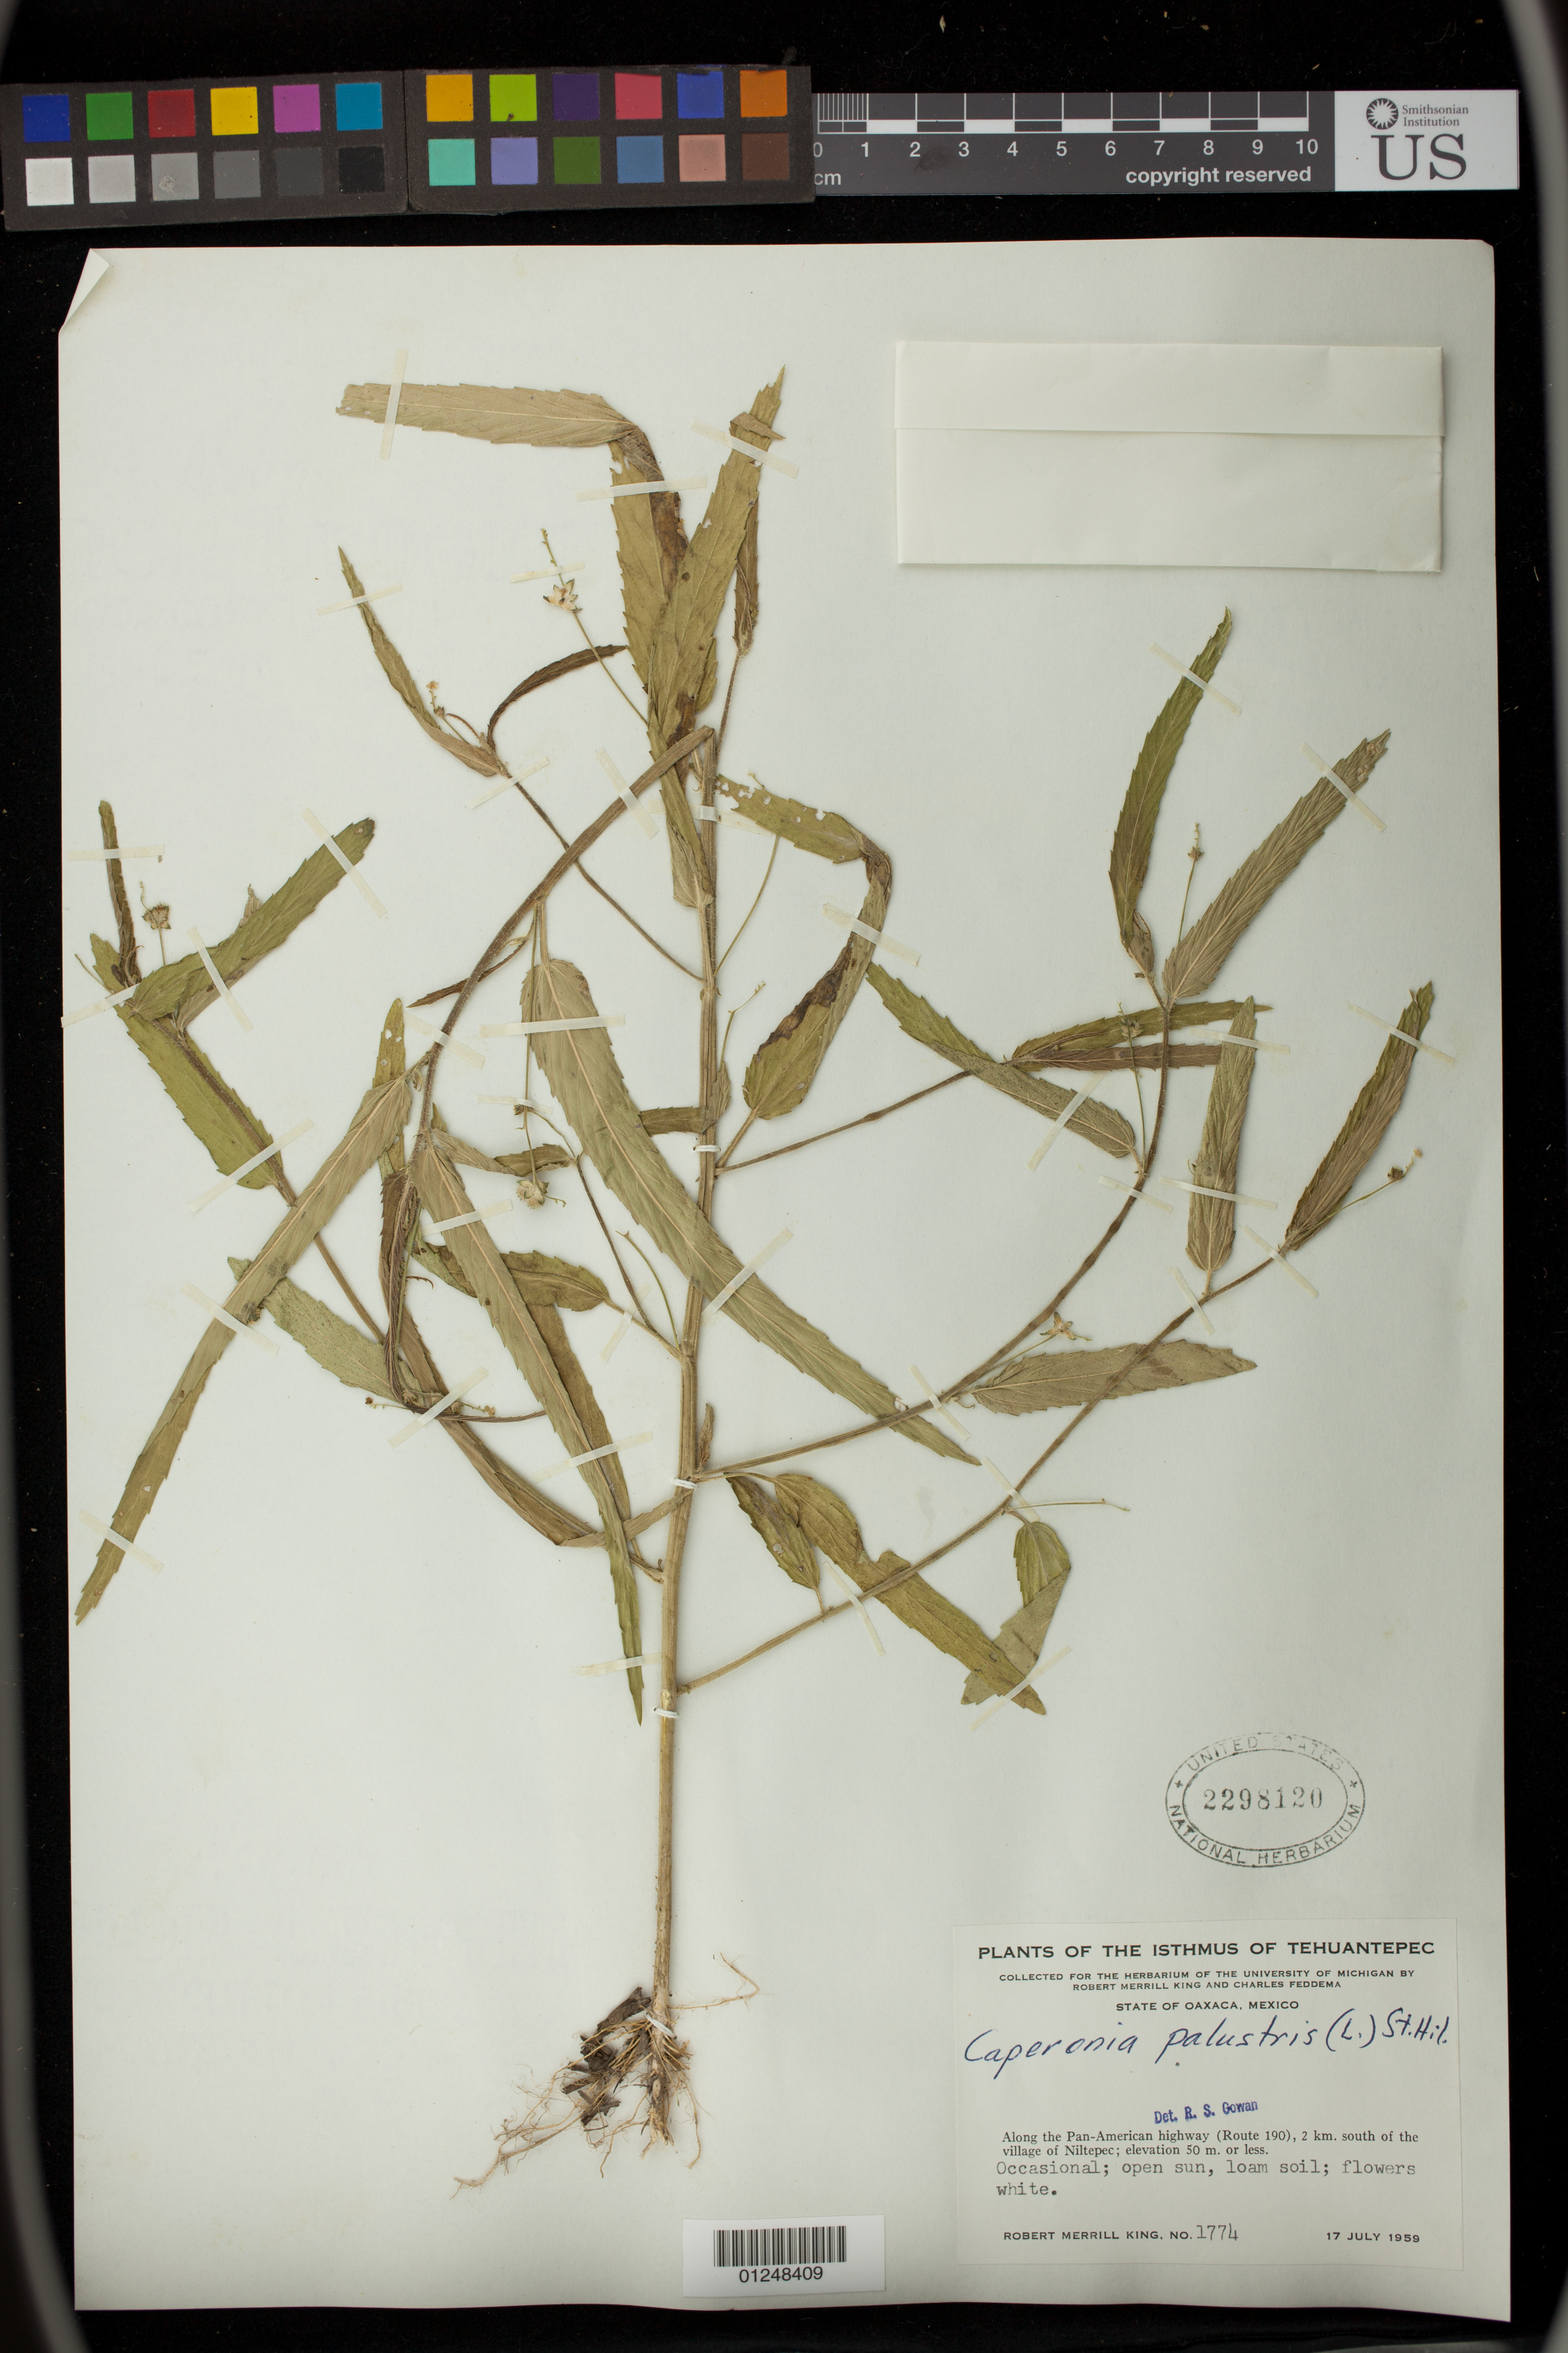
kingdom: Plantae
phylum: Tracheophyta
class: Magnoliopsida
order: Malpighiales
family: Euphorbiaceae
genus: Caperonia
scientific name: Caperonia palustris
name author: (L.) A. St.-Hil.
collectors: R. M. King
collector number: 1774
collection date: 1959-07-17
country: Mexico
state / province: Oaxaca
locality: Isthmus of Tehuantepec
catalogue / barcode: US 2298120